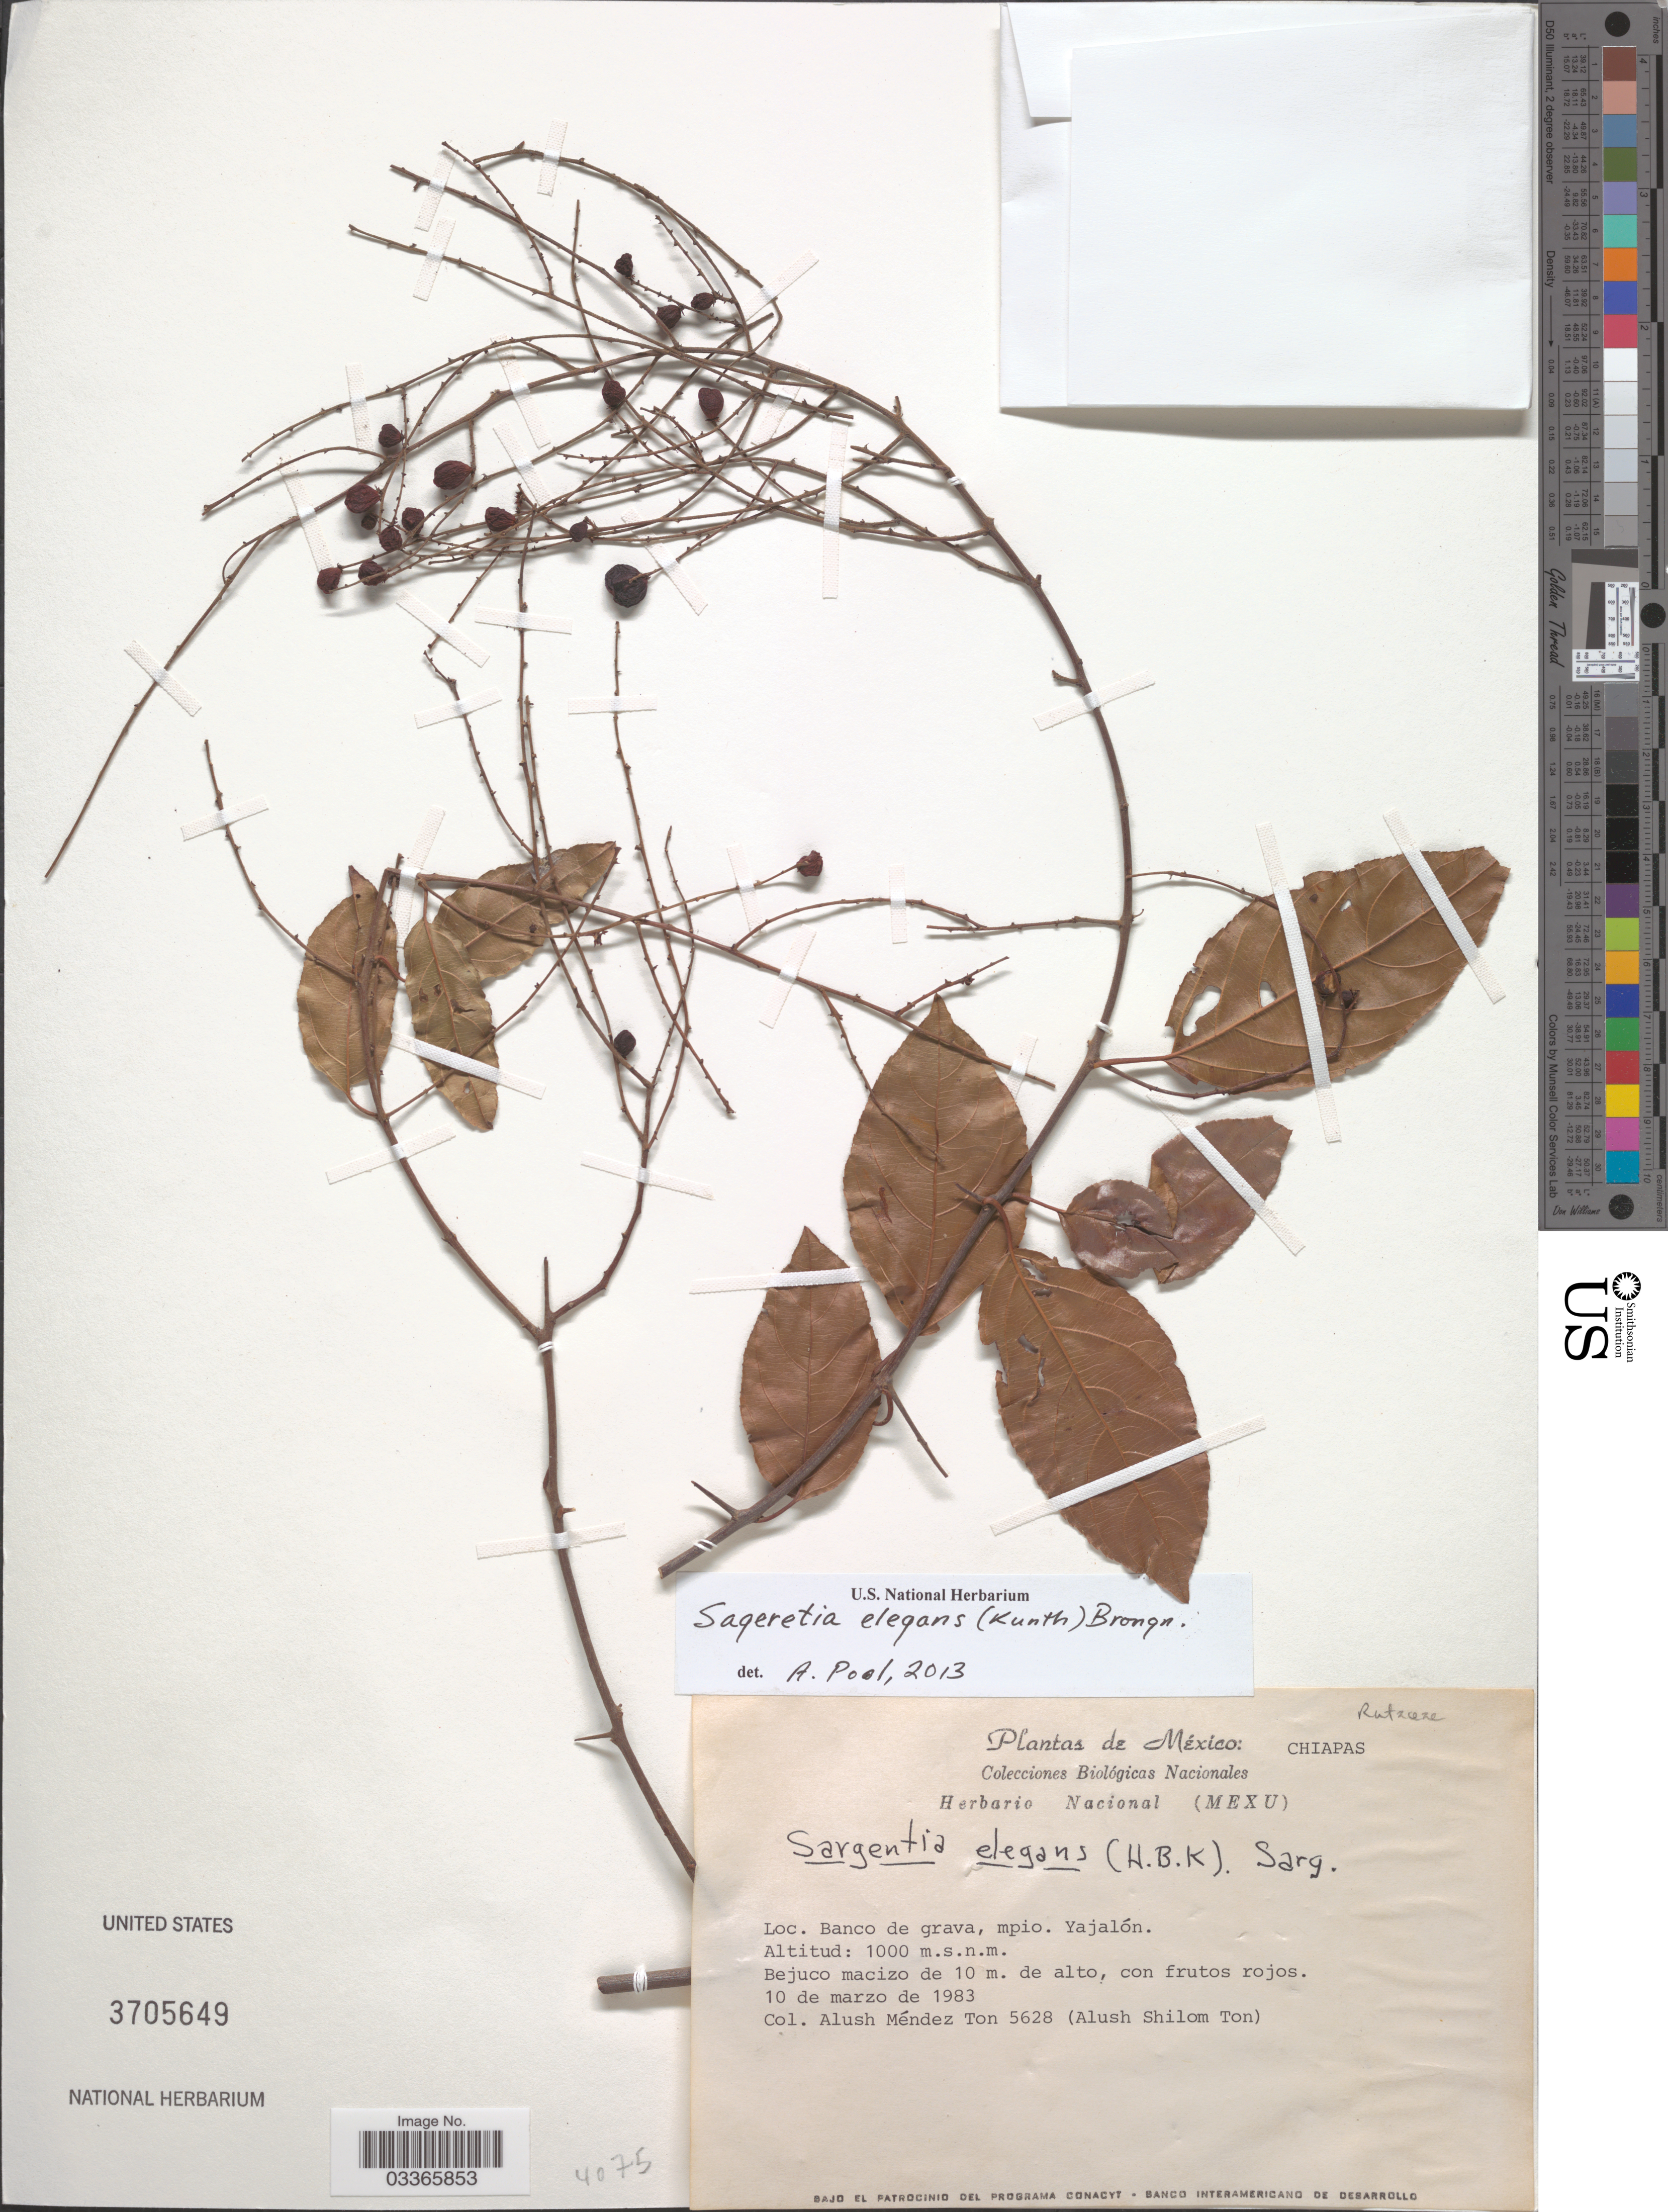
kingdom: Plantae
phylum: Tracheophyta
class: Magnoliopsida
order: Rosales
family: Rhamnaceae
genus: Sageretia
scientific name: Sageretia elegans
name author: (Kunth) Brongn.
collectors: A. Méndez Ton & A. M. Ton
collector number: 5628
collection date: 1983-03-10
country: Mexico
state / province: Chiapas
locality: Banco de grava, mpio. Yajalón.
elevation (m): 1000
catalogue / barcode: US 3705649